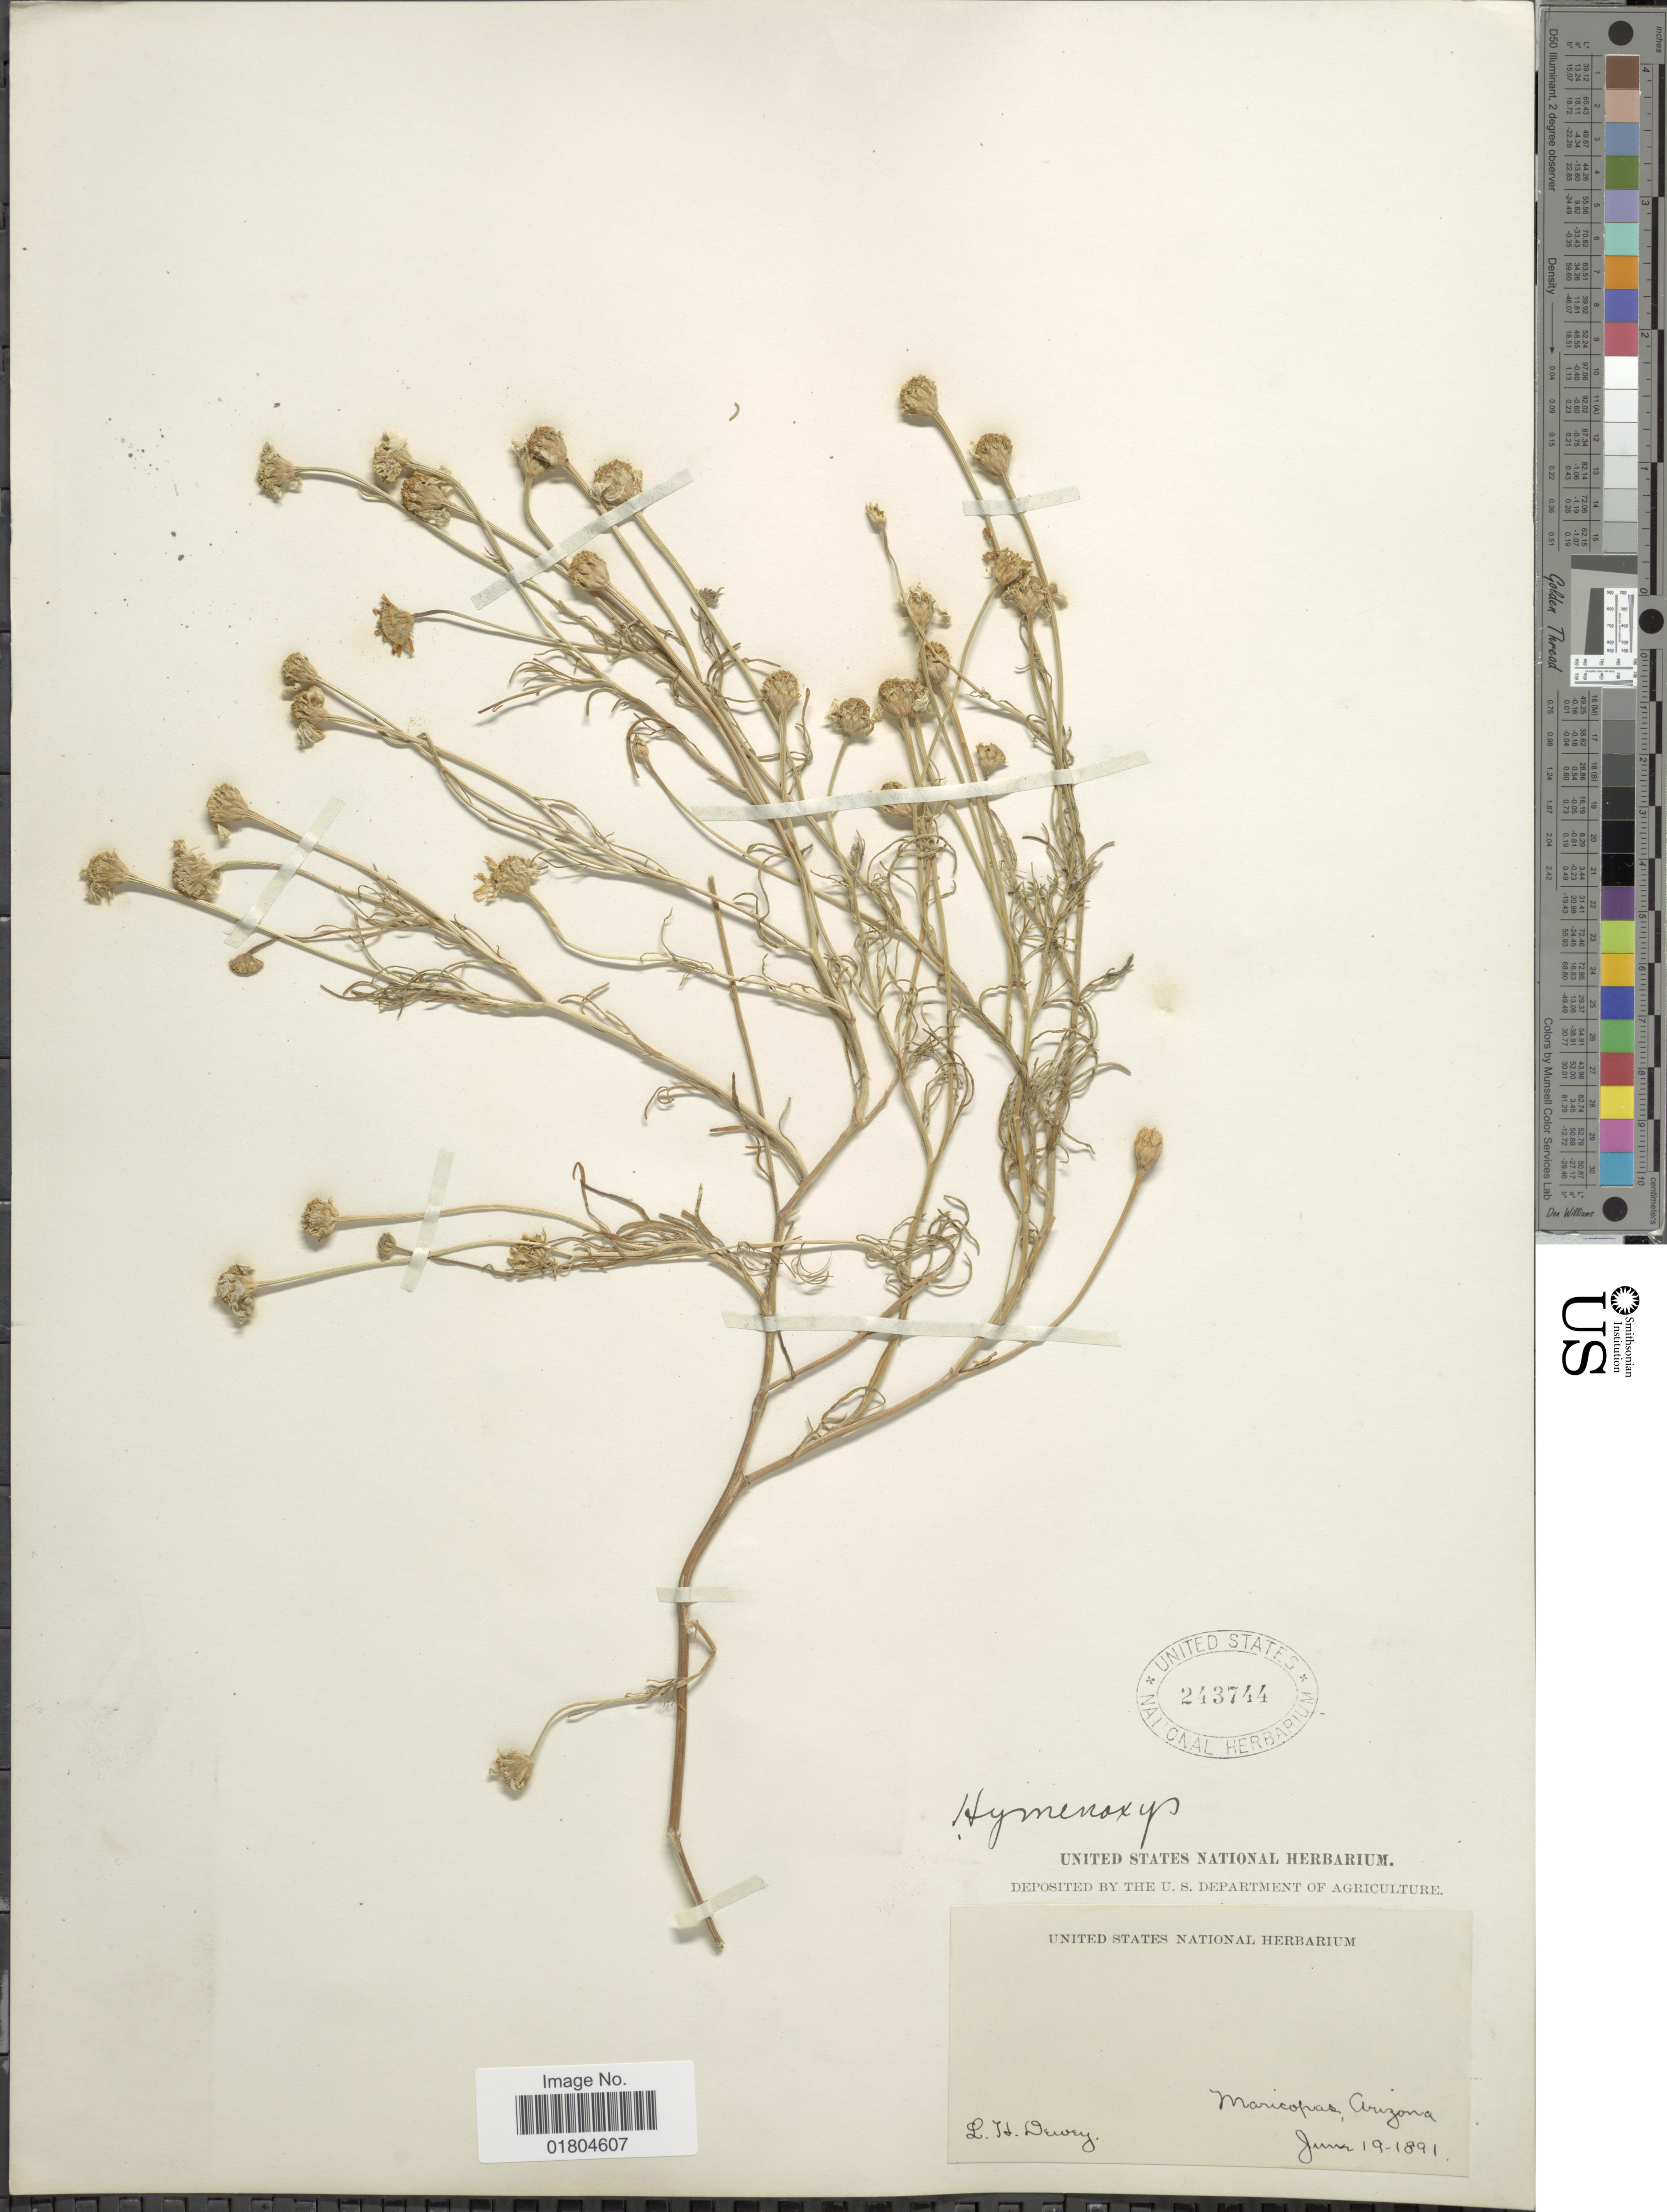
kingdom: Plantae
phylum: Tracheophyta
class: Magnoliopsida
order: Asterales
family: Asteraceae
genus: Hymenoxys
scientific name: Hymenoxys odorata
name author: DC.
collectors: L. H. Dewey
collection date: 1891-06-19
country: United States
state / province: Arizona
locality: Maricopas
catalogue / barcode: US 243744